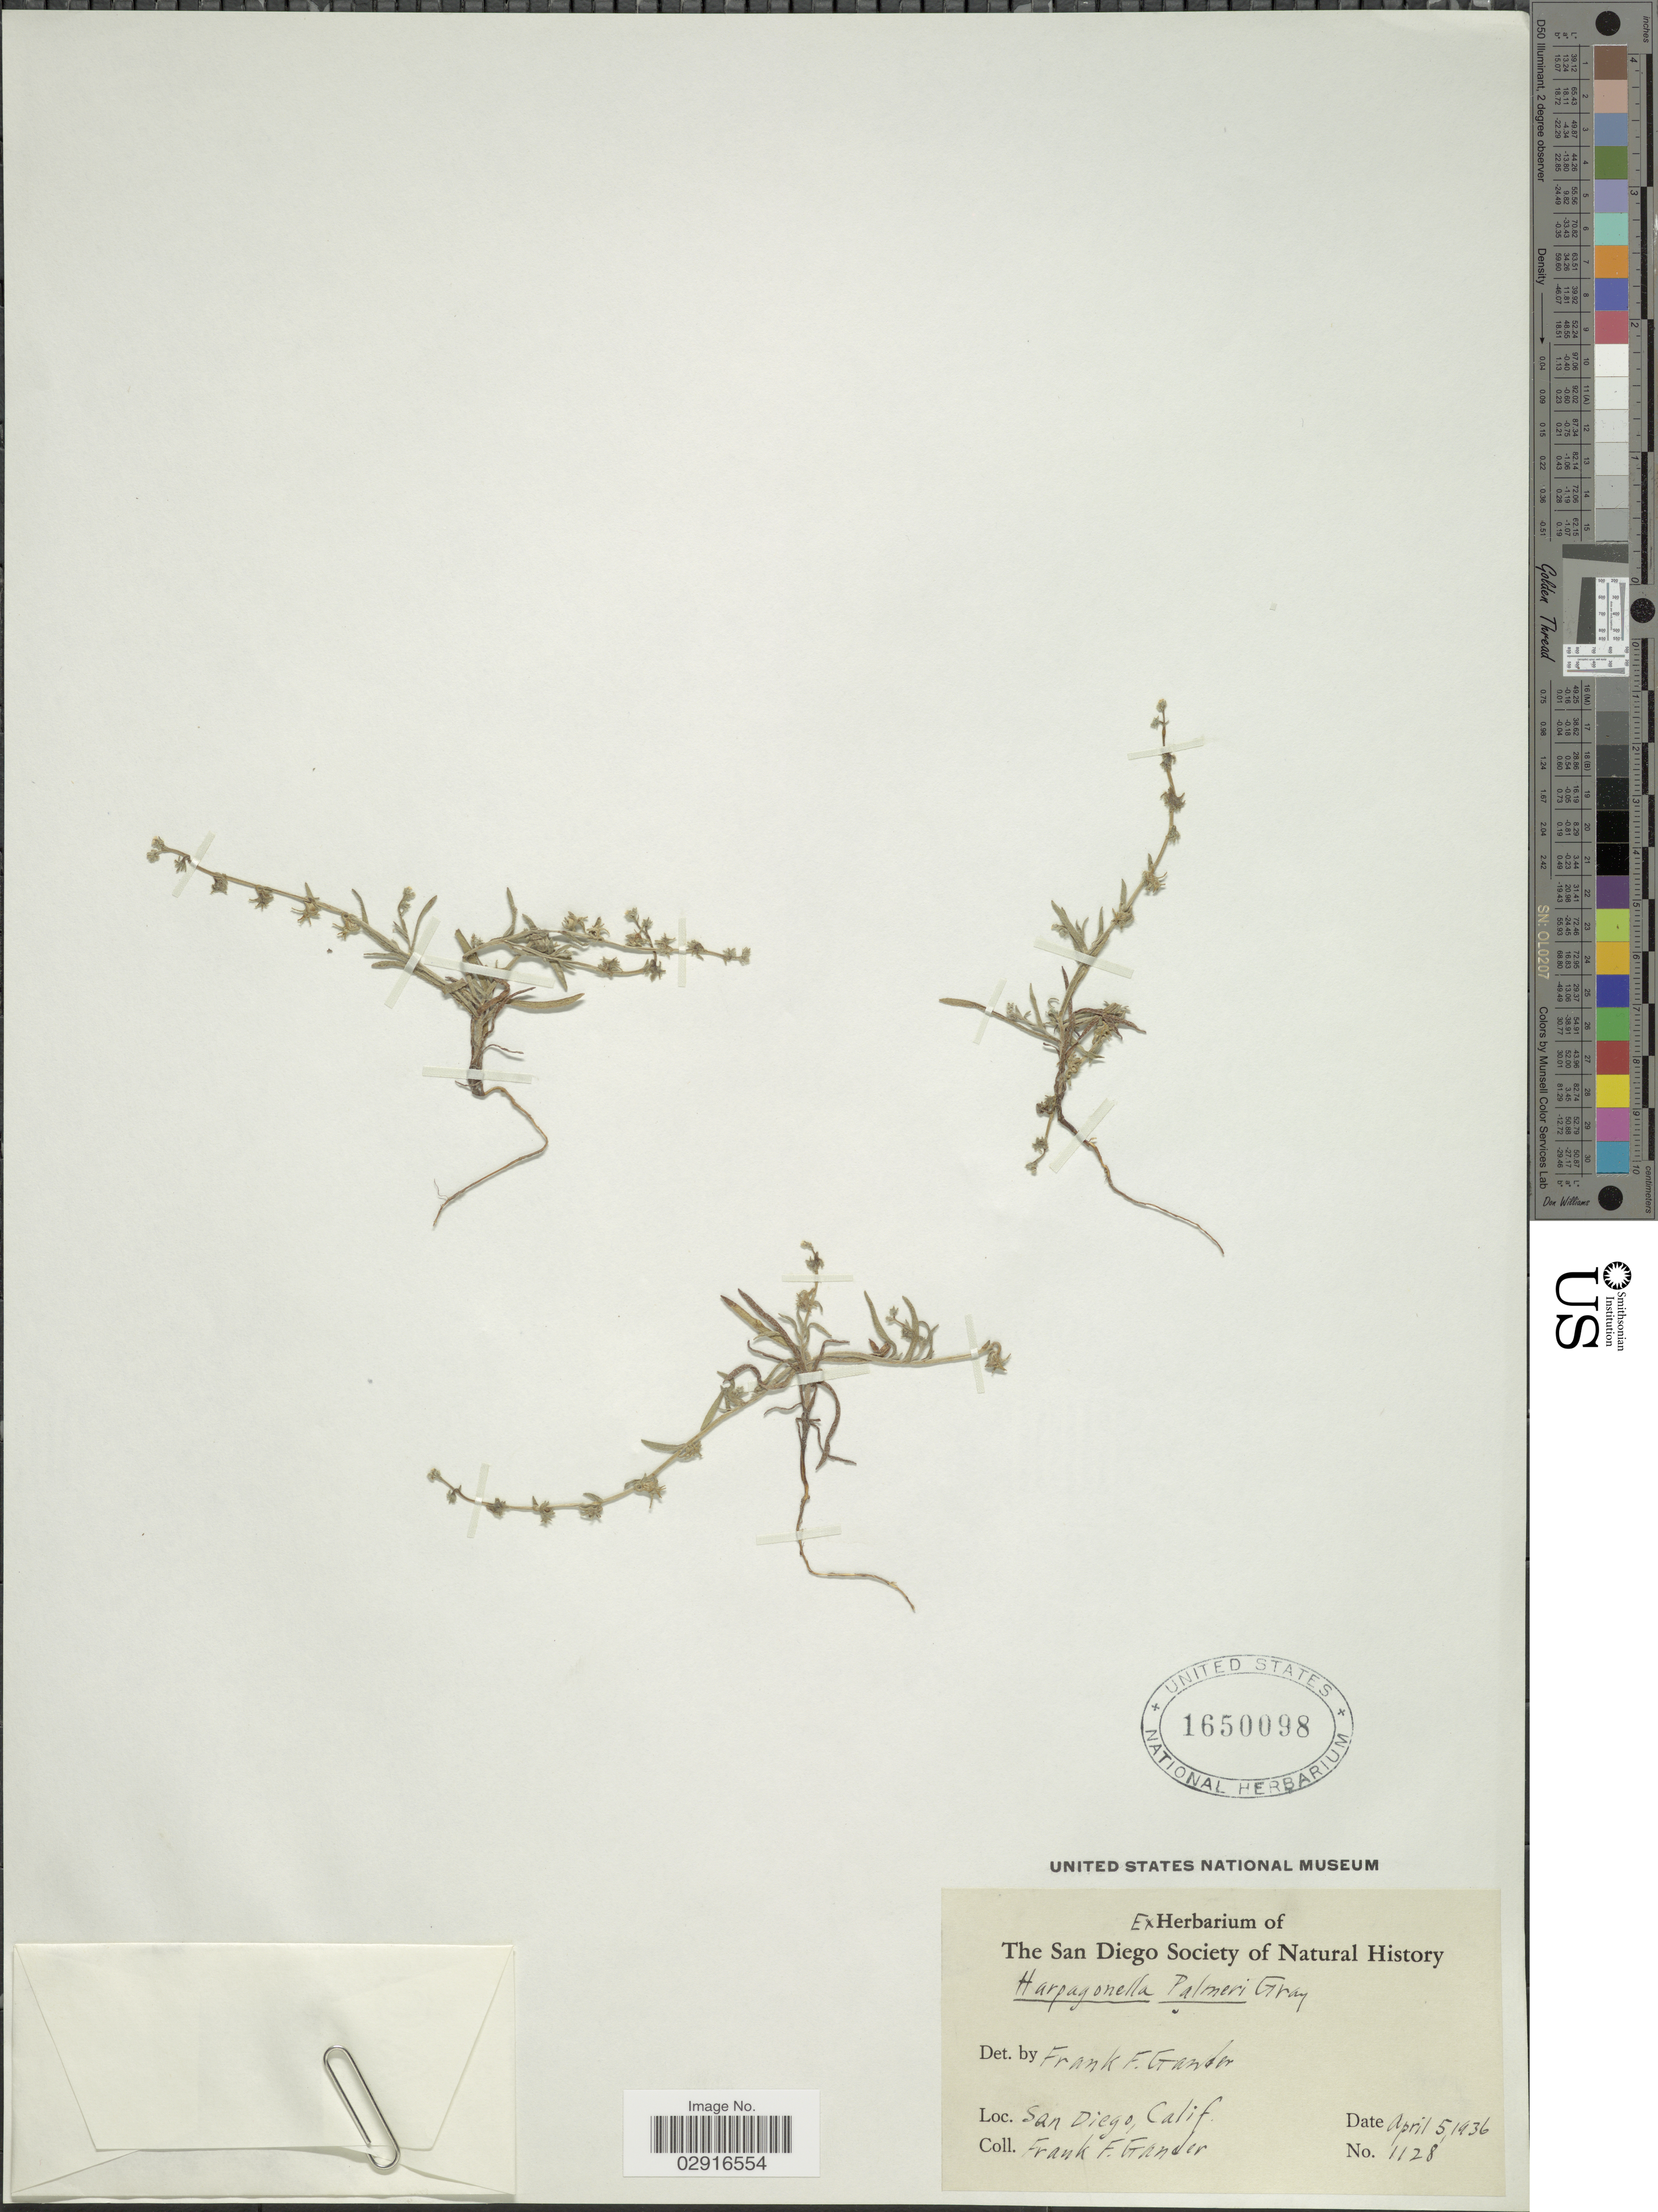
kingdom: Plantae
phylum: Tracheophyta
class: Magnoliopsida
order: Boraginales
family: Boraginaceae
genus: Harpagonella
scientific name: Harpagonella arizonica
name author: (I.M. Johnst.) Guilliams & B.G. Baldwin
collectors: F. Gander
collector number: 1128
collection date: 1936-04-05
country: United States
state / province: California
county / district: San Diego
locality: San Diego, Calif.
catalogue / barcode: US 1650098